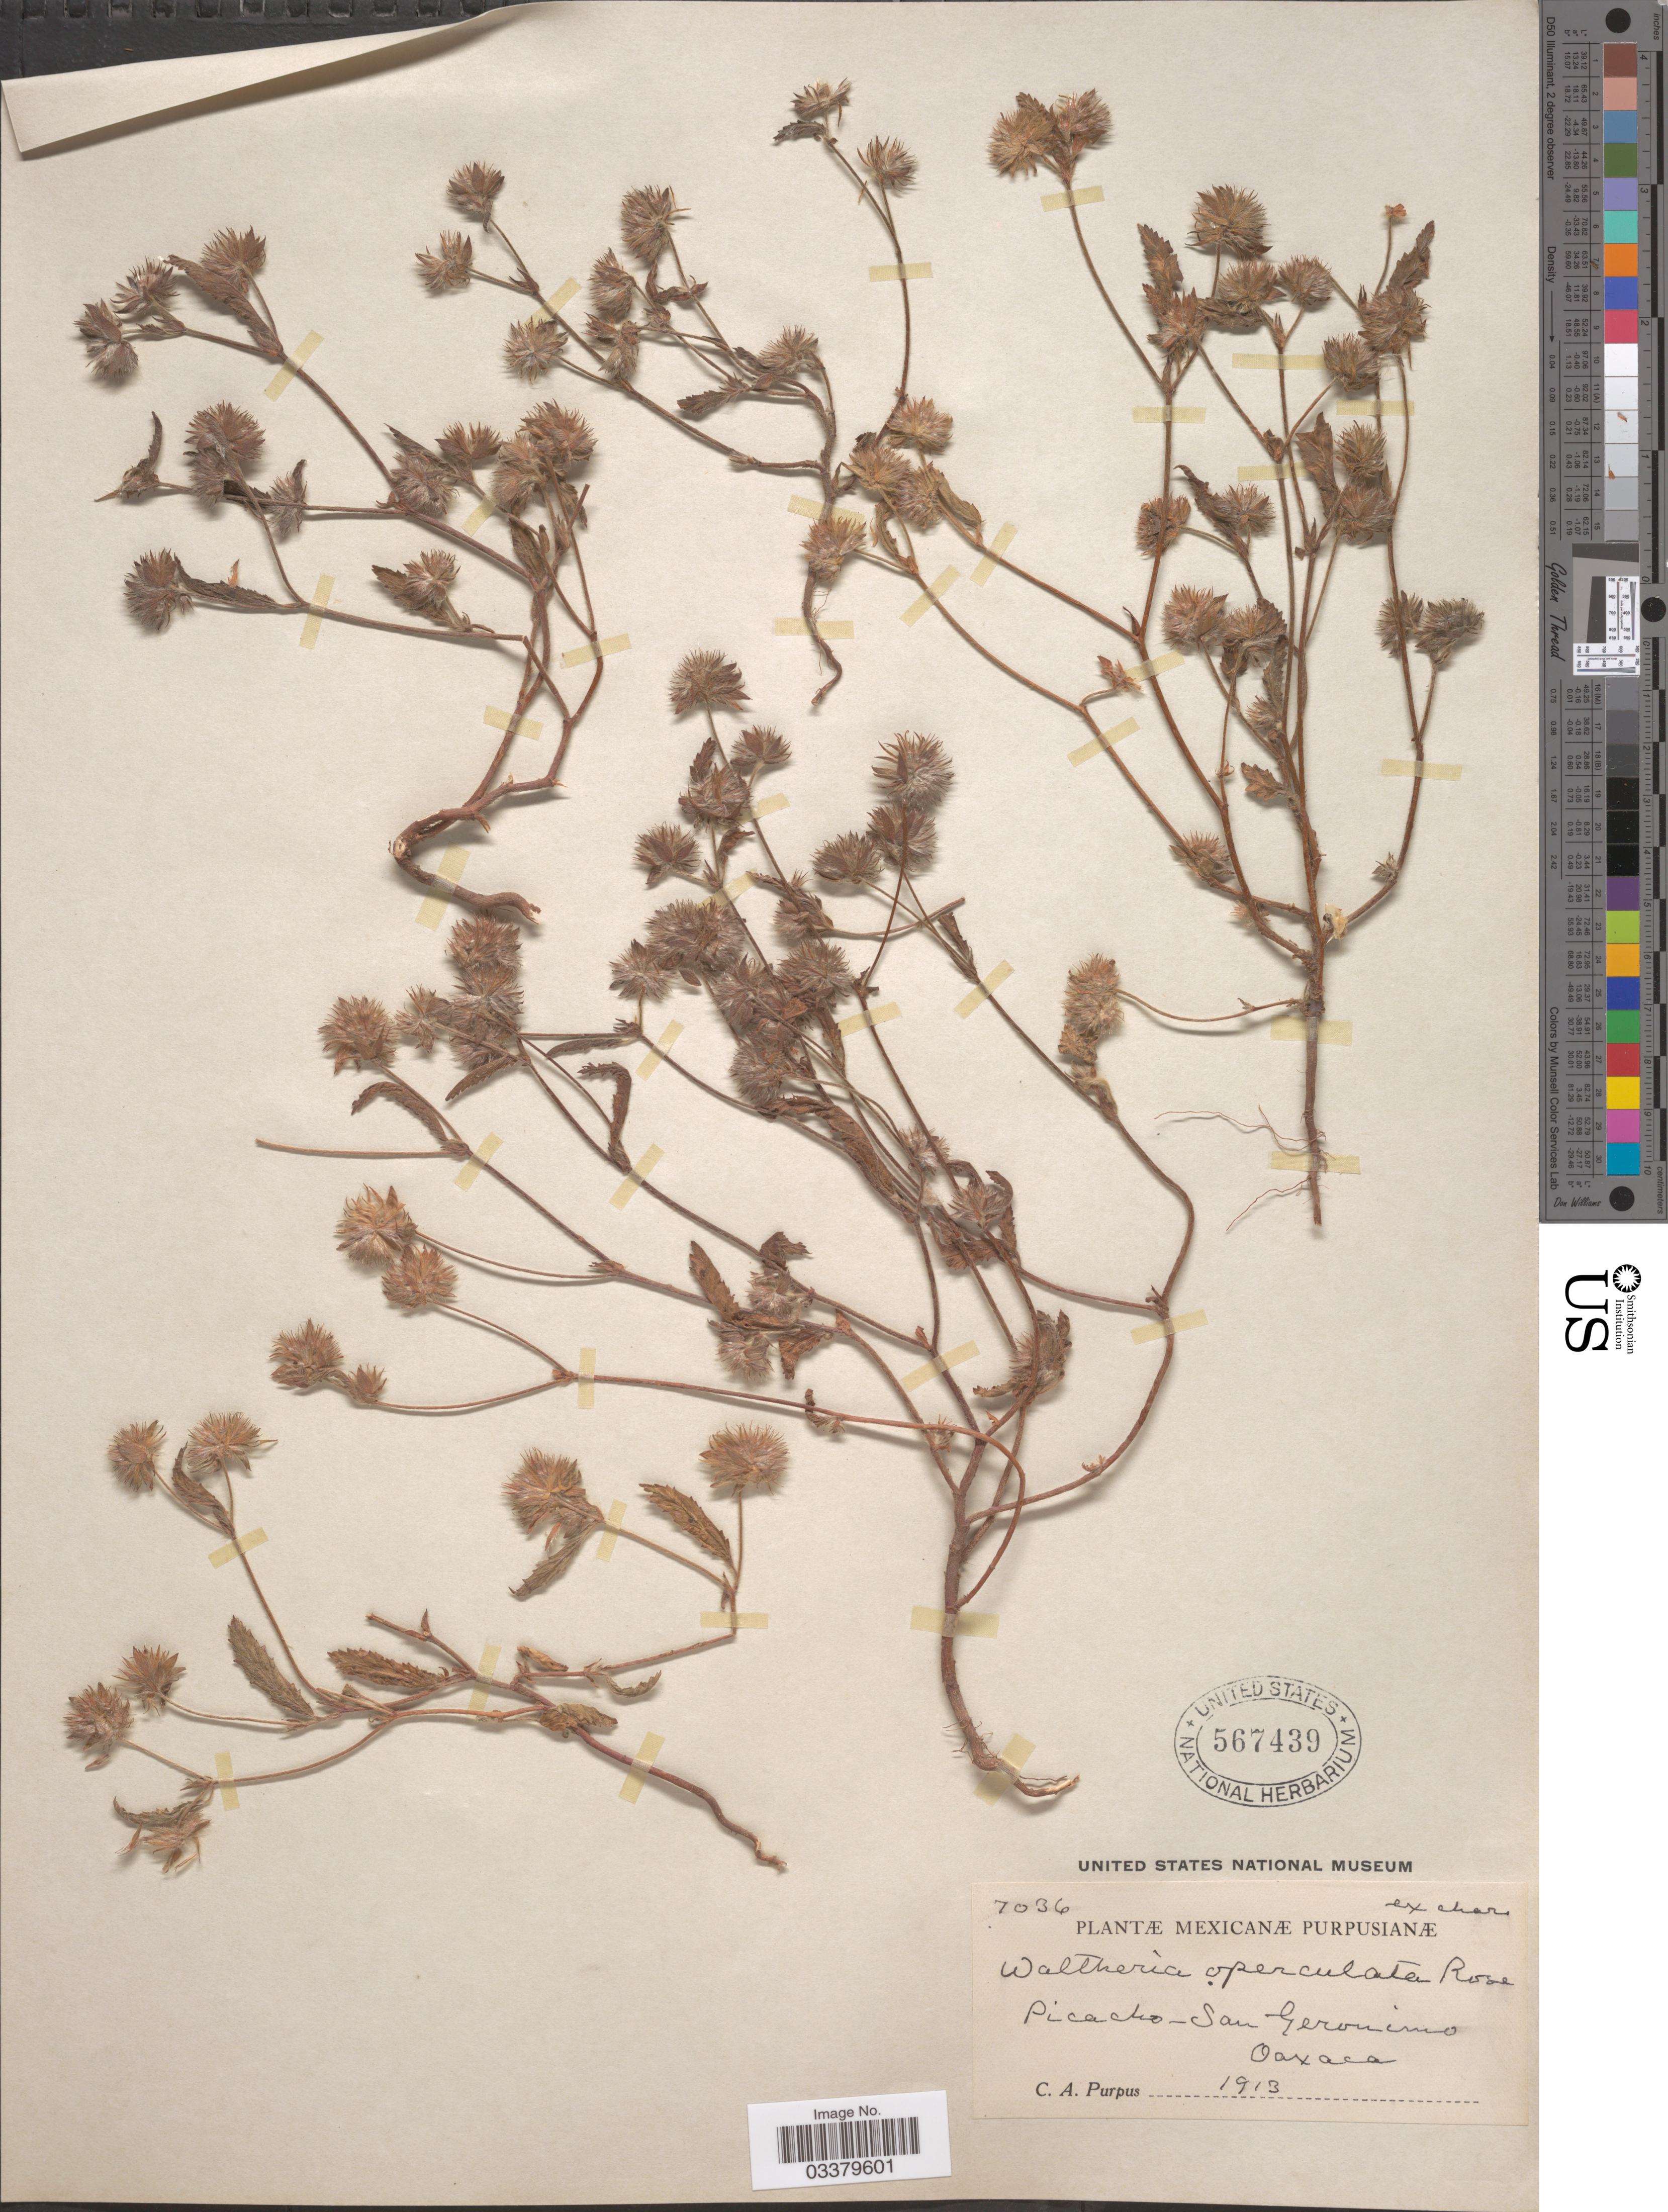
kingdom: Plantae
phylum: Tracheophyta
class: Magnoliopsida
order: Malvales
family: Malvaceae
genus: Waltheria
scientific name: Waltheria operculata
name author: Rose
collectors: C. A. Purpus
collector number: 7036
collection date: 1913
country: Mexico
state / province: Oaxaca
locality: Picacho-San Geronimo.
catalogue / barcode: US 567439